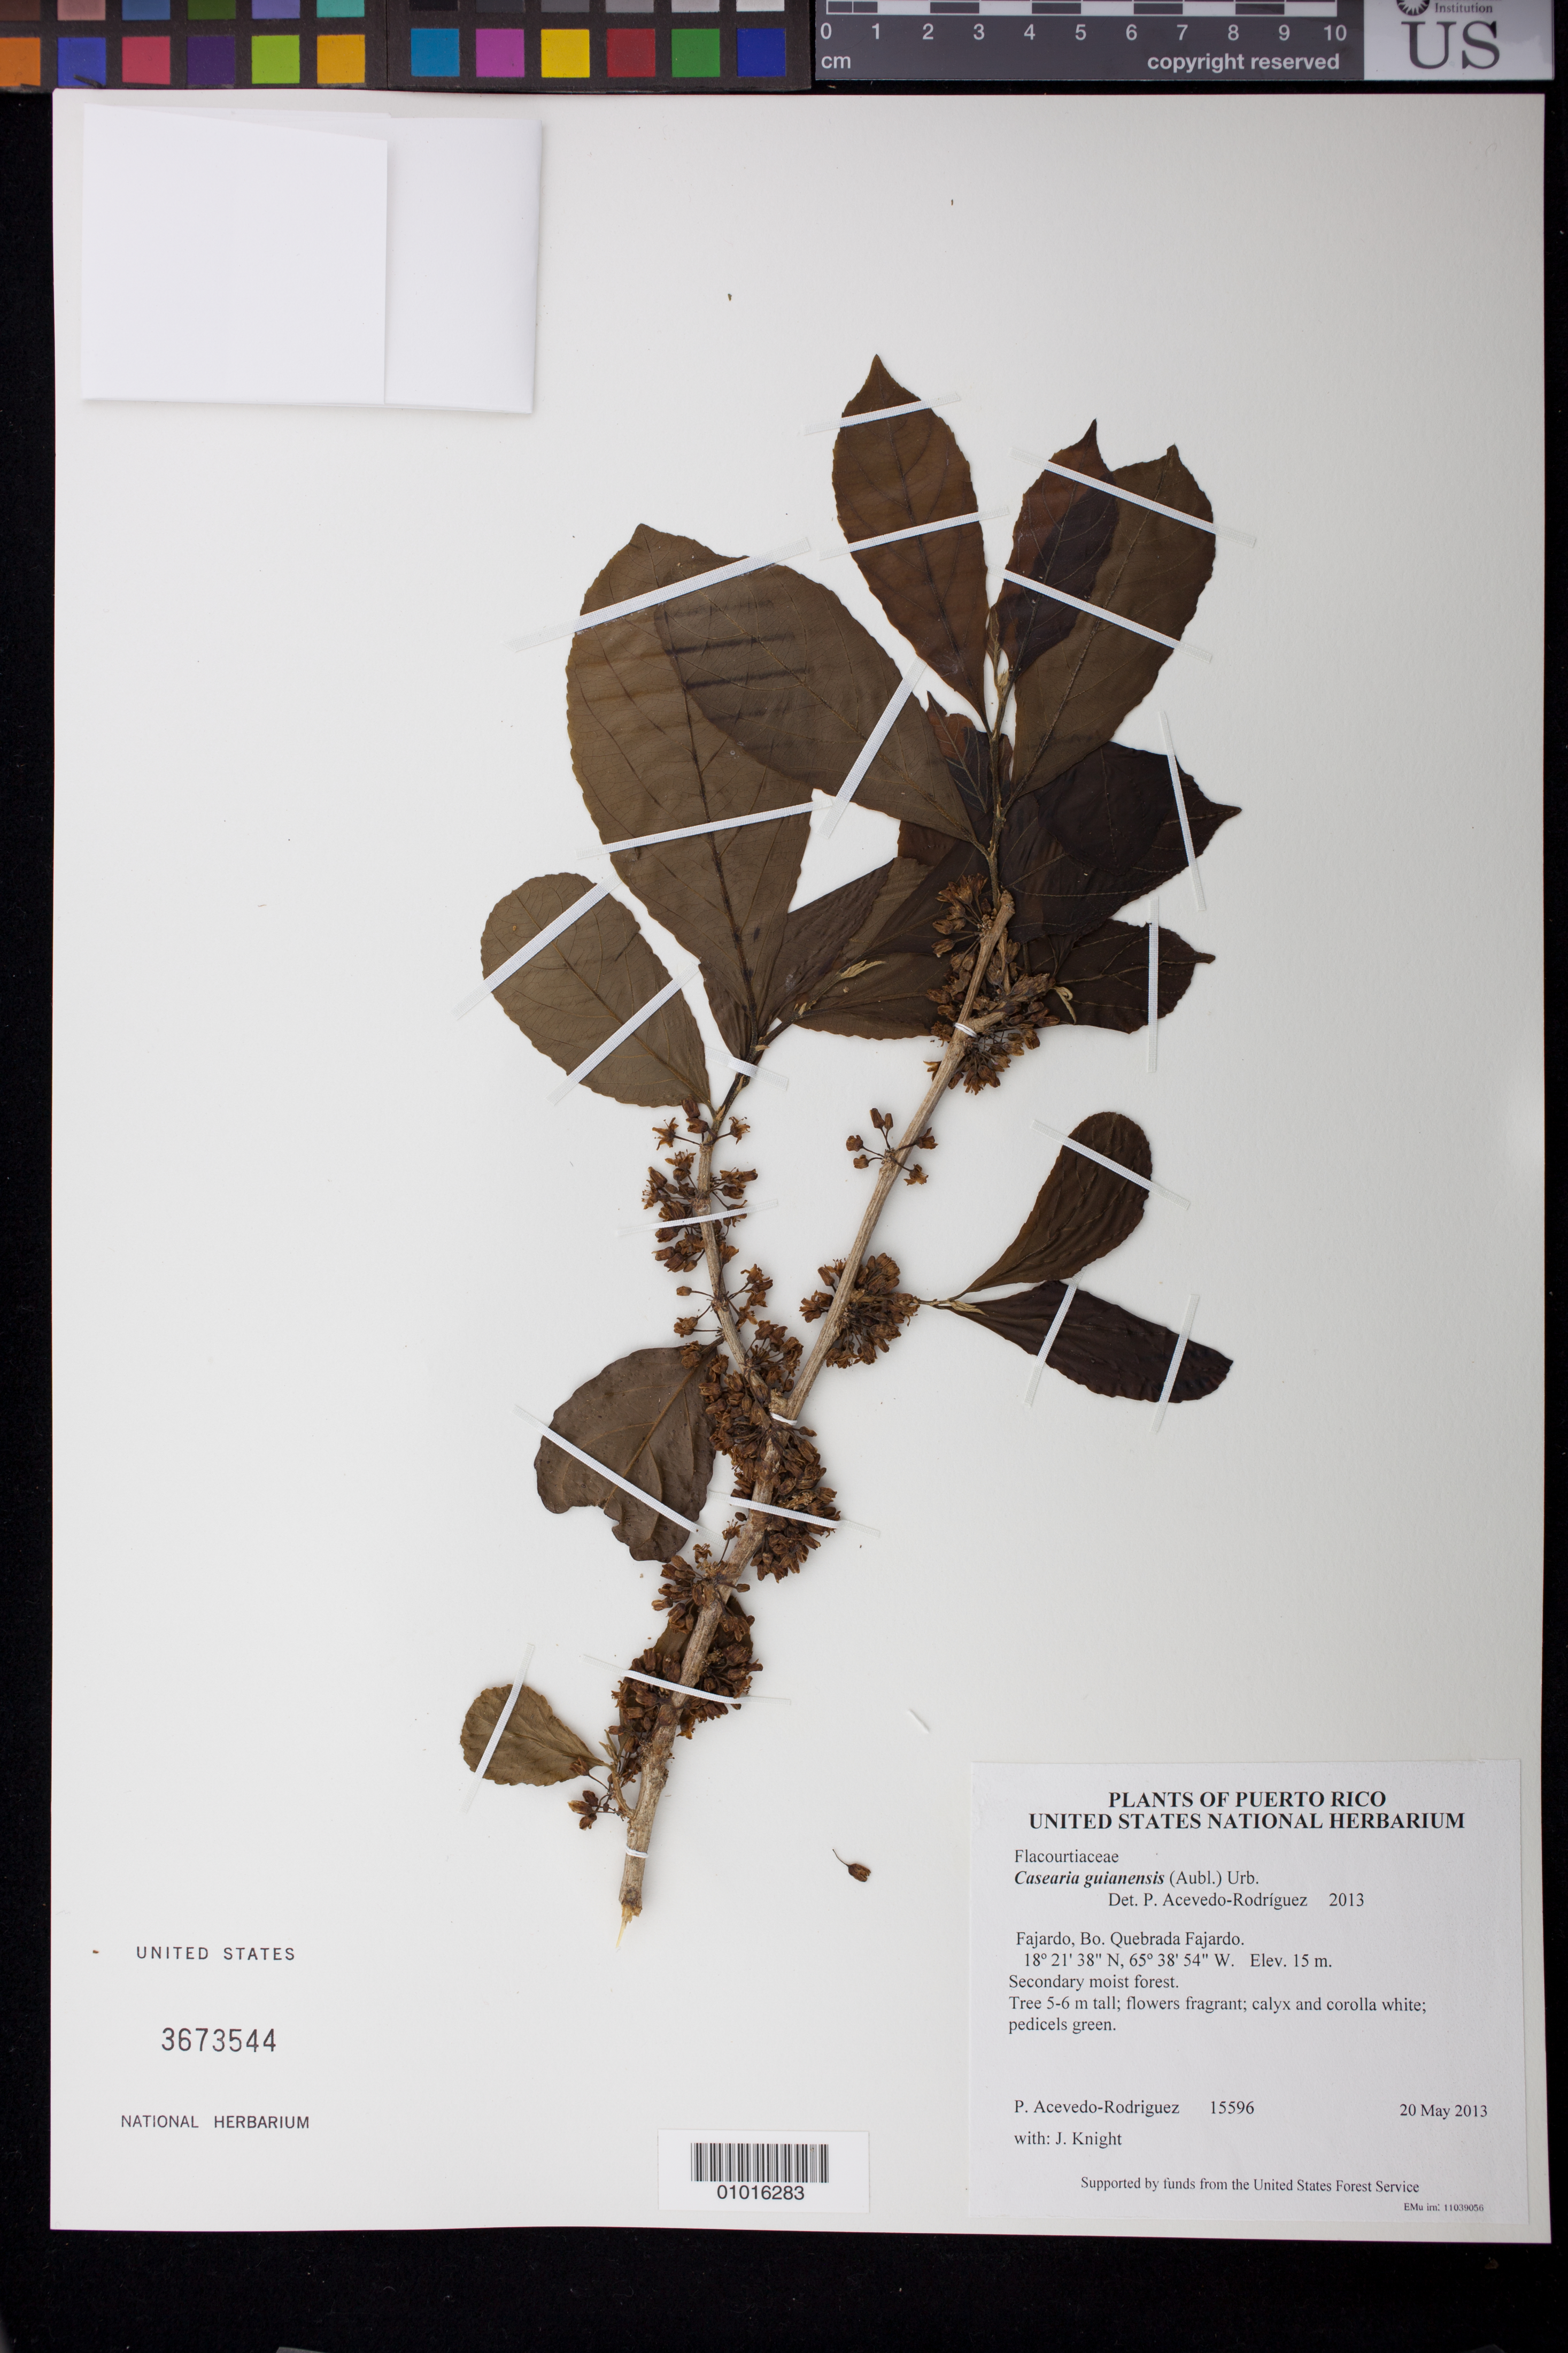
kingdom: Plantae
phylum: Tracheophyta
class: Magnoliopsida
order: Malpighiales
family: Salicaceae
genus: Casearia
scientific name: Casearia guianensis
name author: (Aubl.) Urb.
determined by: Acevedo-Rodríguez, P., (BOT), Smithsonian Institution - National Museum of Natural History (UNITED STATES)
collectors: P. Acevedo-Rodr. & J. Knight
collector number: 15596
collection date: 2013-05-20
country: Puerto Rico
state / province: Fajardo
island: Puerto Rico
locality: Bo. Quebrada Fajardo.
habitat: Secondary moist forest.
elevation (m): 15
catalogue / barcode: US 3673544